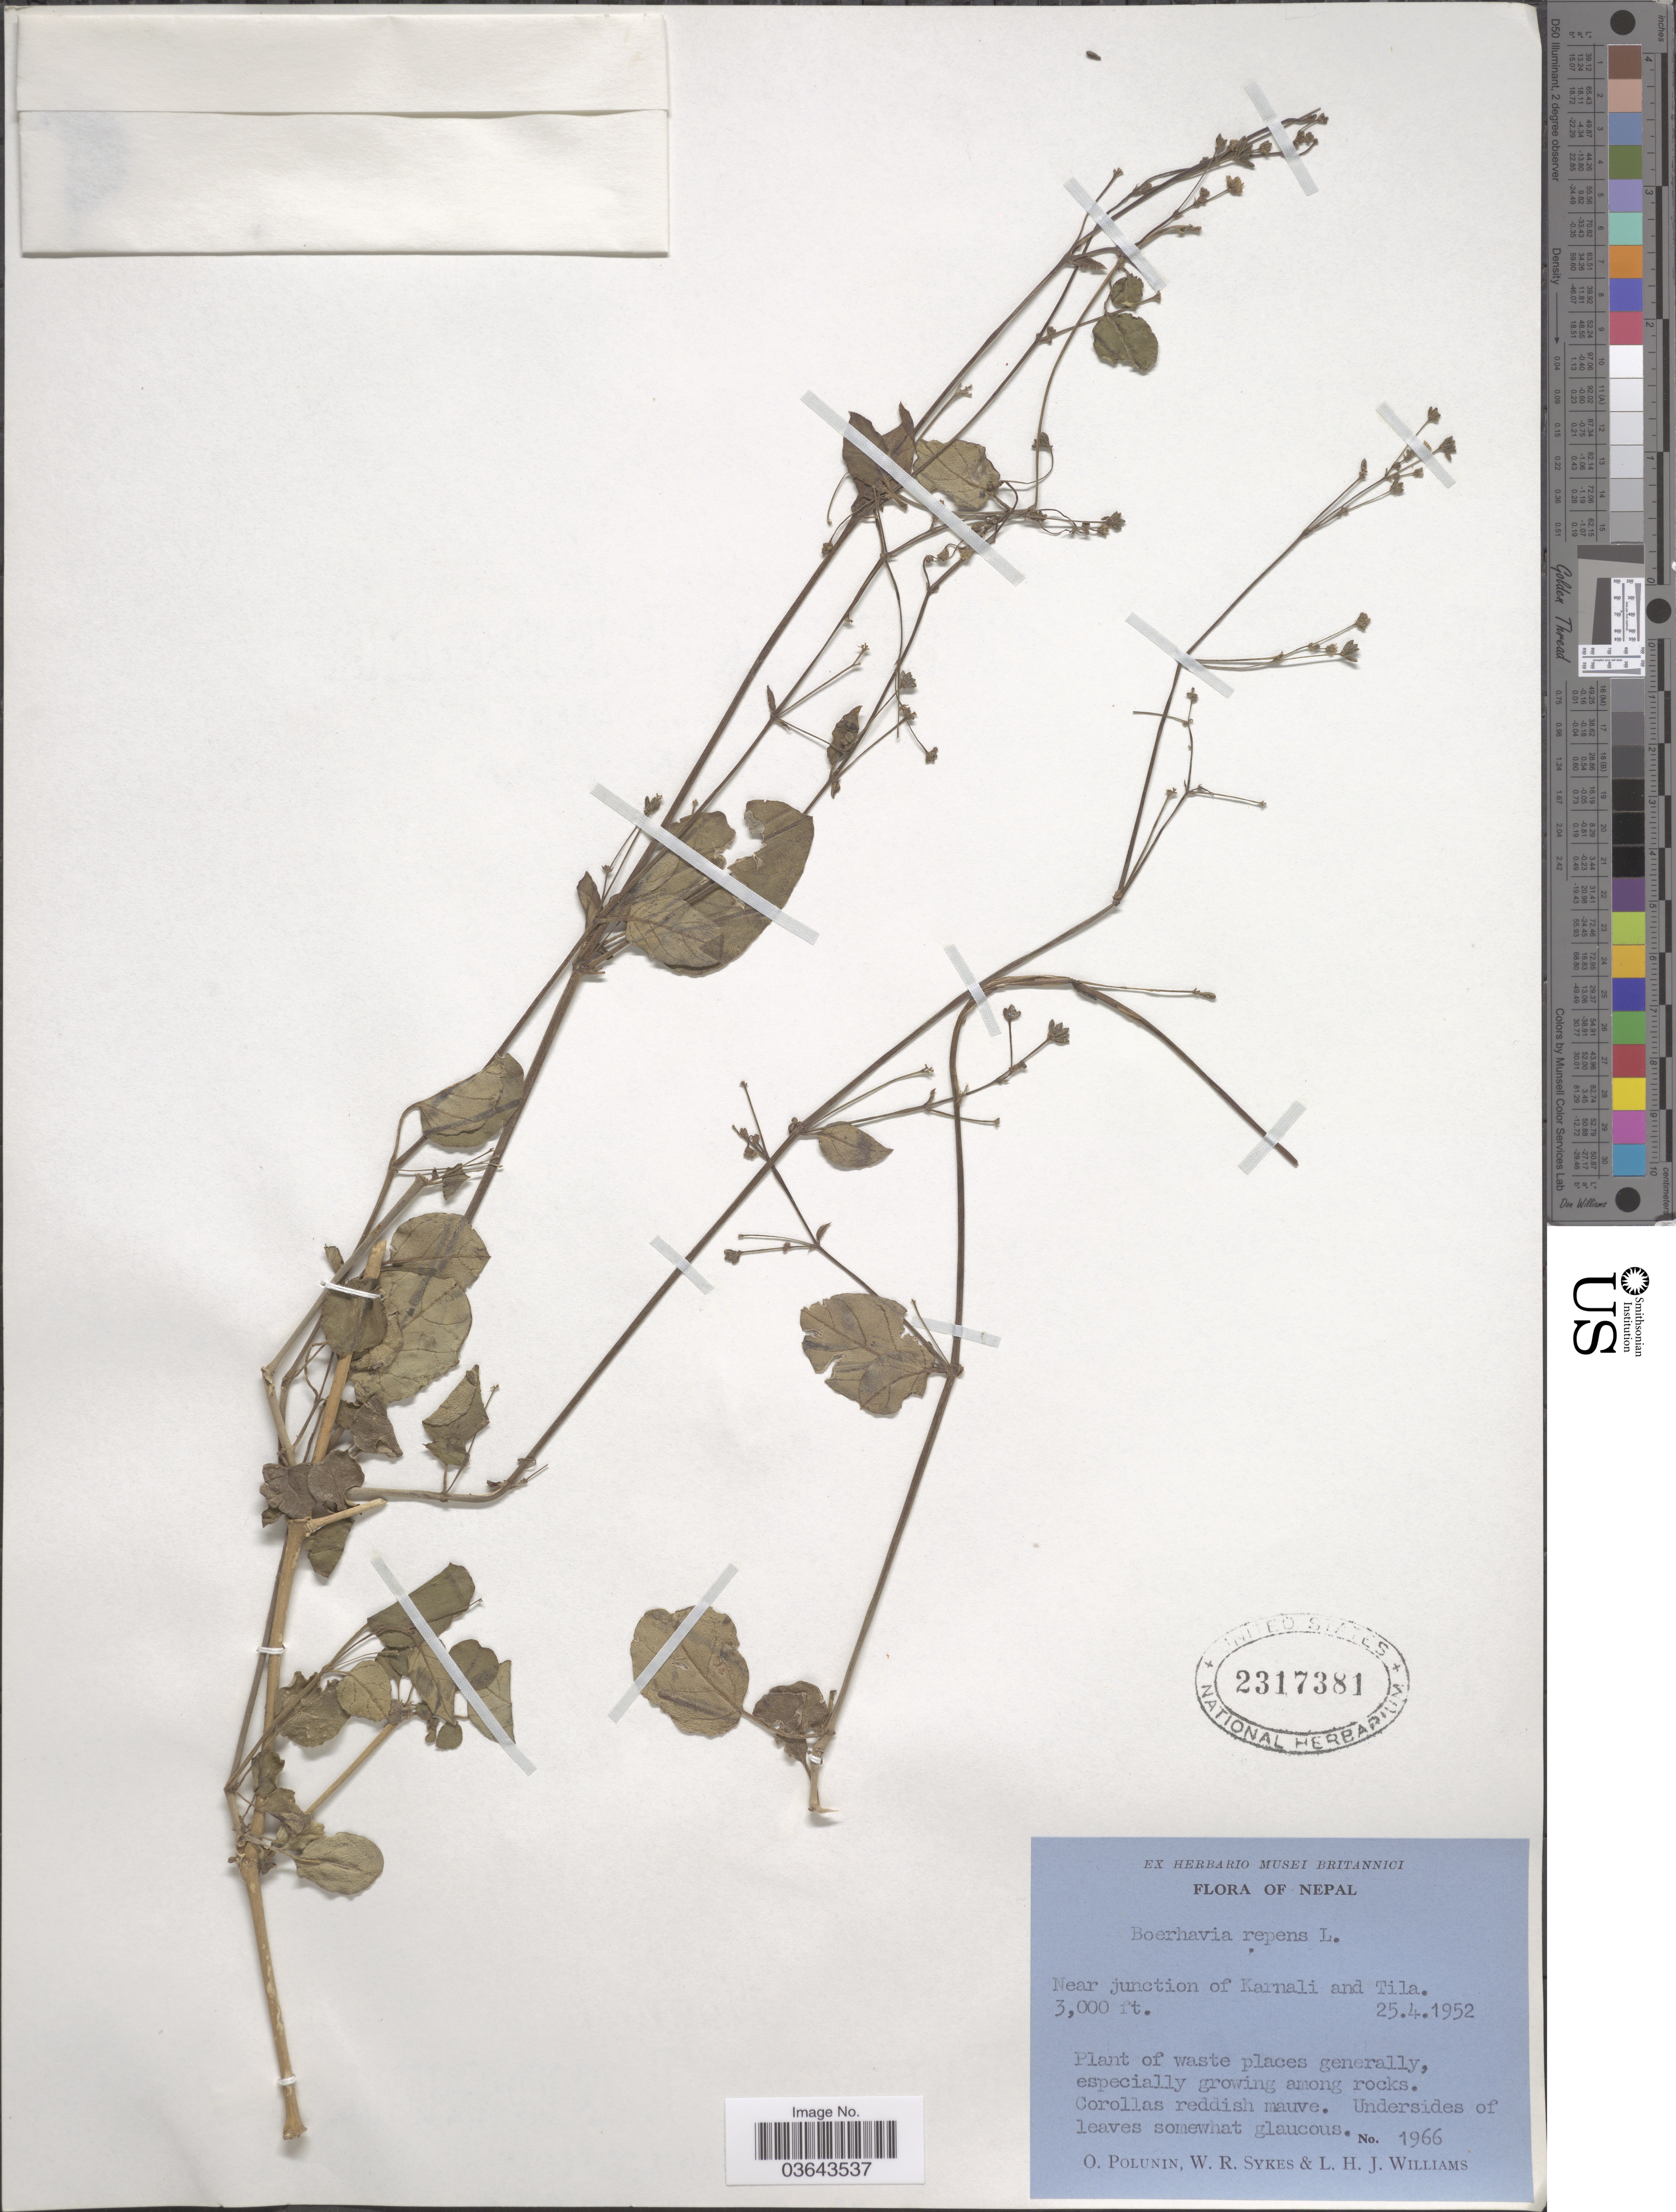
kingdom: Plantae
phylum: Tracheophyta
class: Magnoliopsida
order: Caryophyllales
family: Nyctaginaceae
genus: Boerhavia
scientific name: Boerhavia repens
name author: L.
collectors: O. V. Polunin, W. R. Sykes & L. H. J. Williams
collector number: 1966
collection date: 1952-04-25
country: Nepal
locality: Near junction of Karnali and Tila.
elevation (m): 914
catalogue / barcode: US 2317381